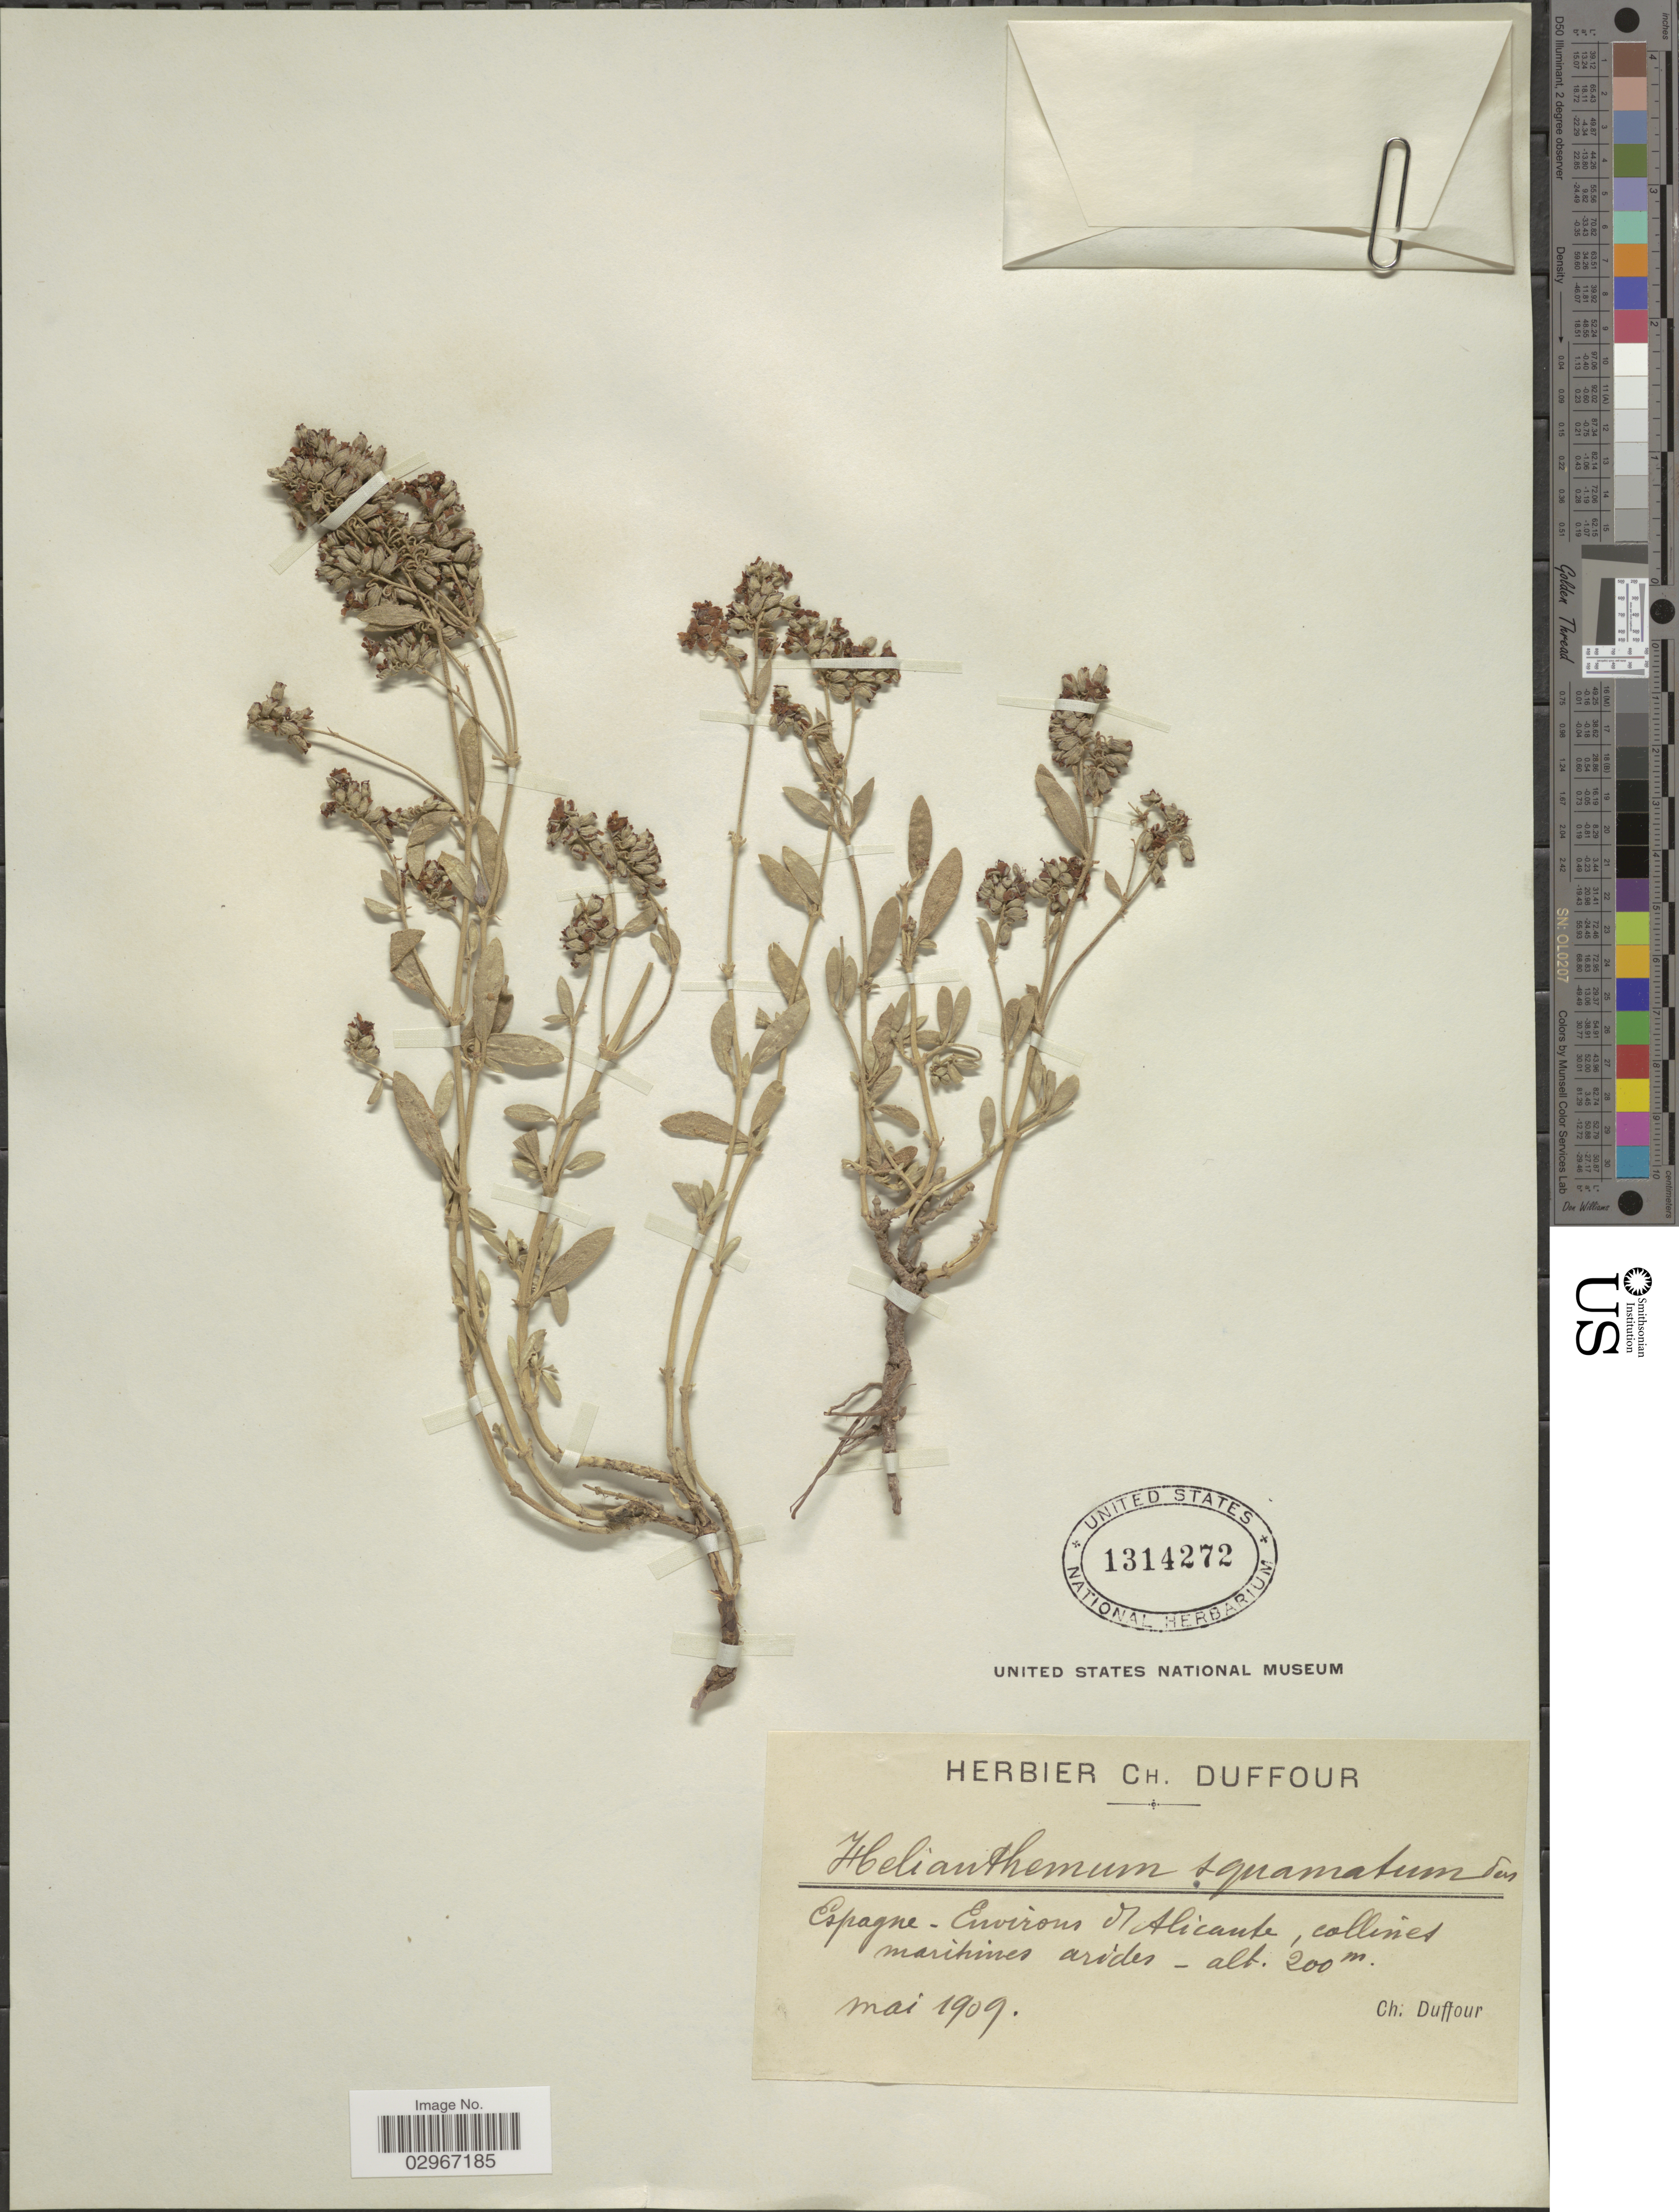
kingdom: Plantae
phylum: Tracheophyta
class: Magnoliopsida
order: Malvales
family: Cistaceae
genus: Helianthemum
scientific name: Helianthemum squamatum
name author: (L.) Dum. Cours.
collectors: C. Duffour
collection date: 1909-05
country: Spain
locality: Espagne - Environs d'Alicante, collines maritimes arides.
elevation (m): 200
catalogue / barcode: US 1314272